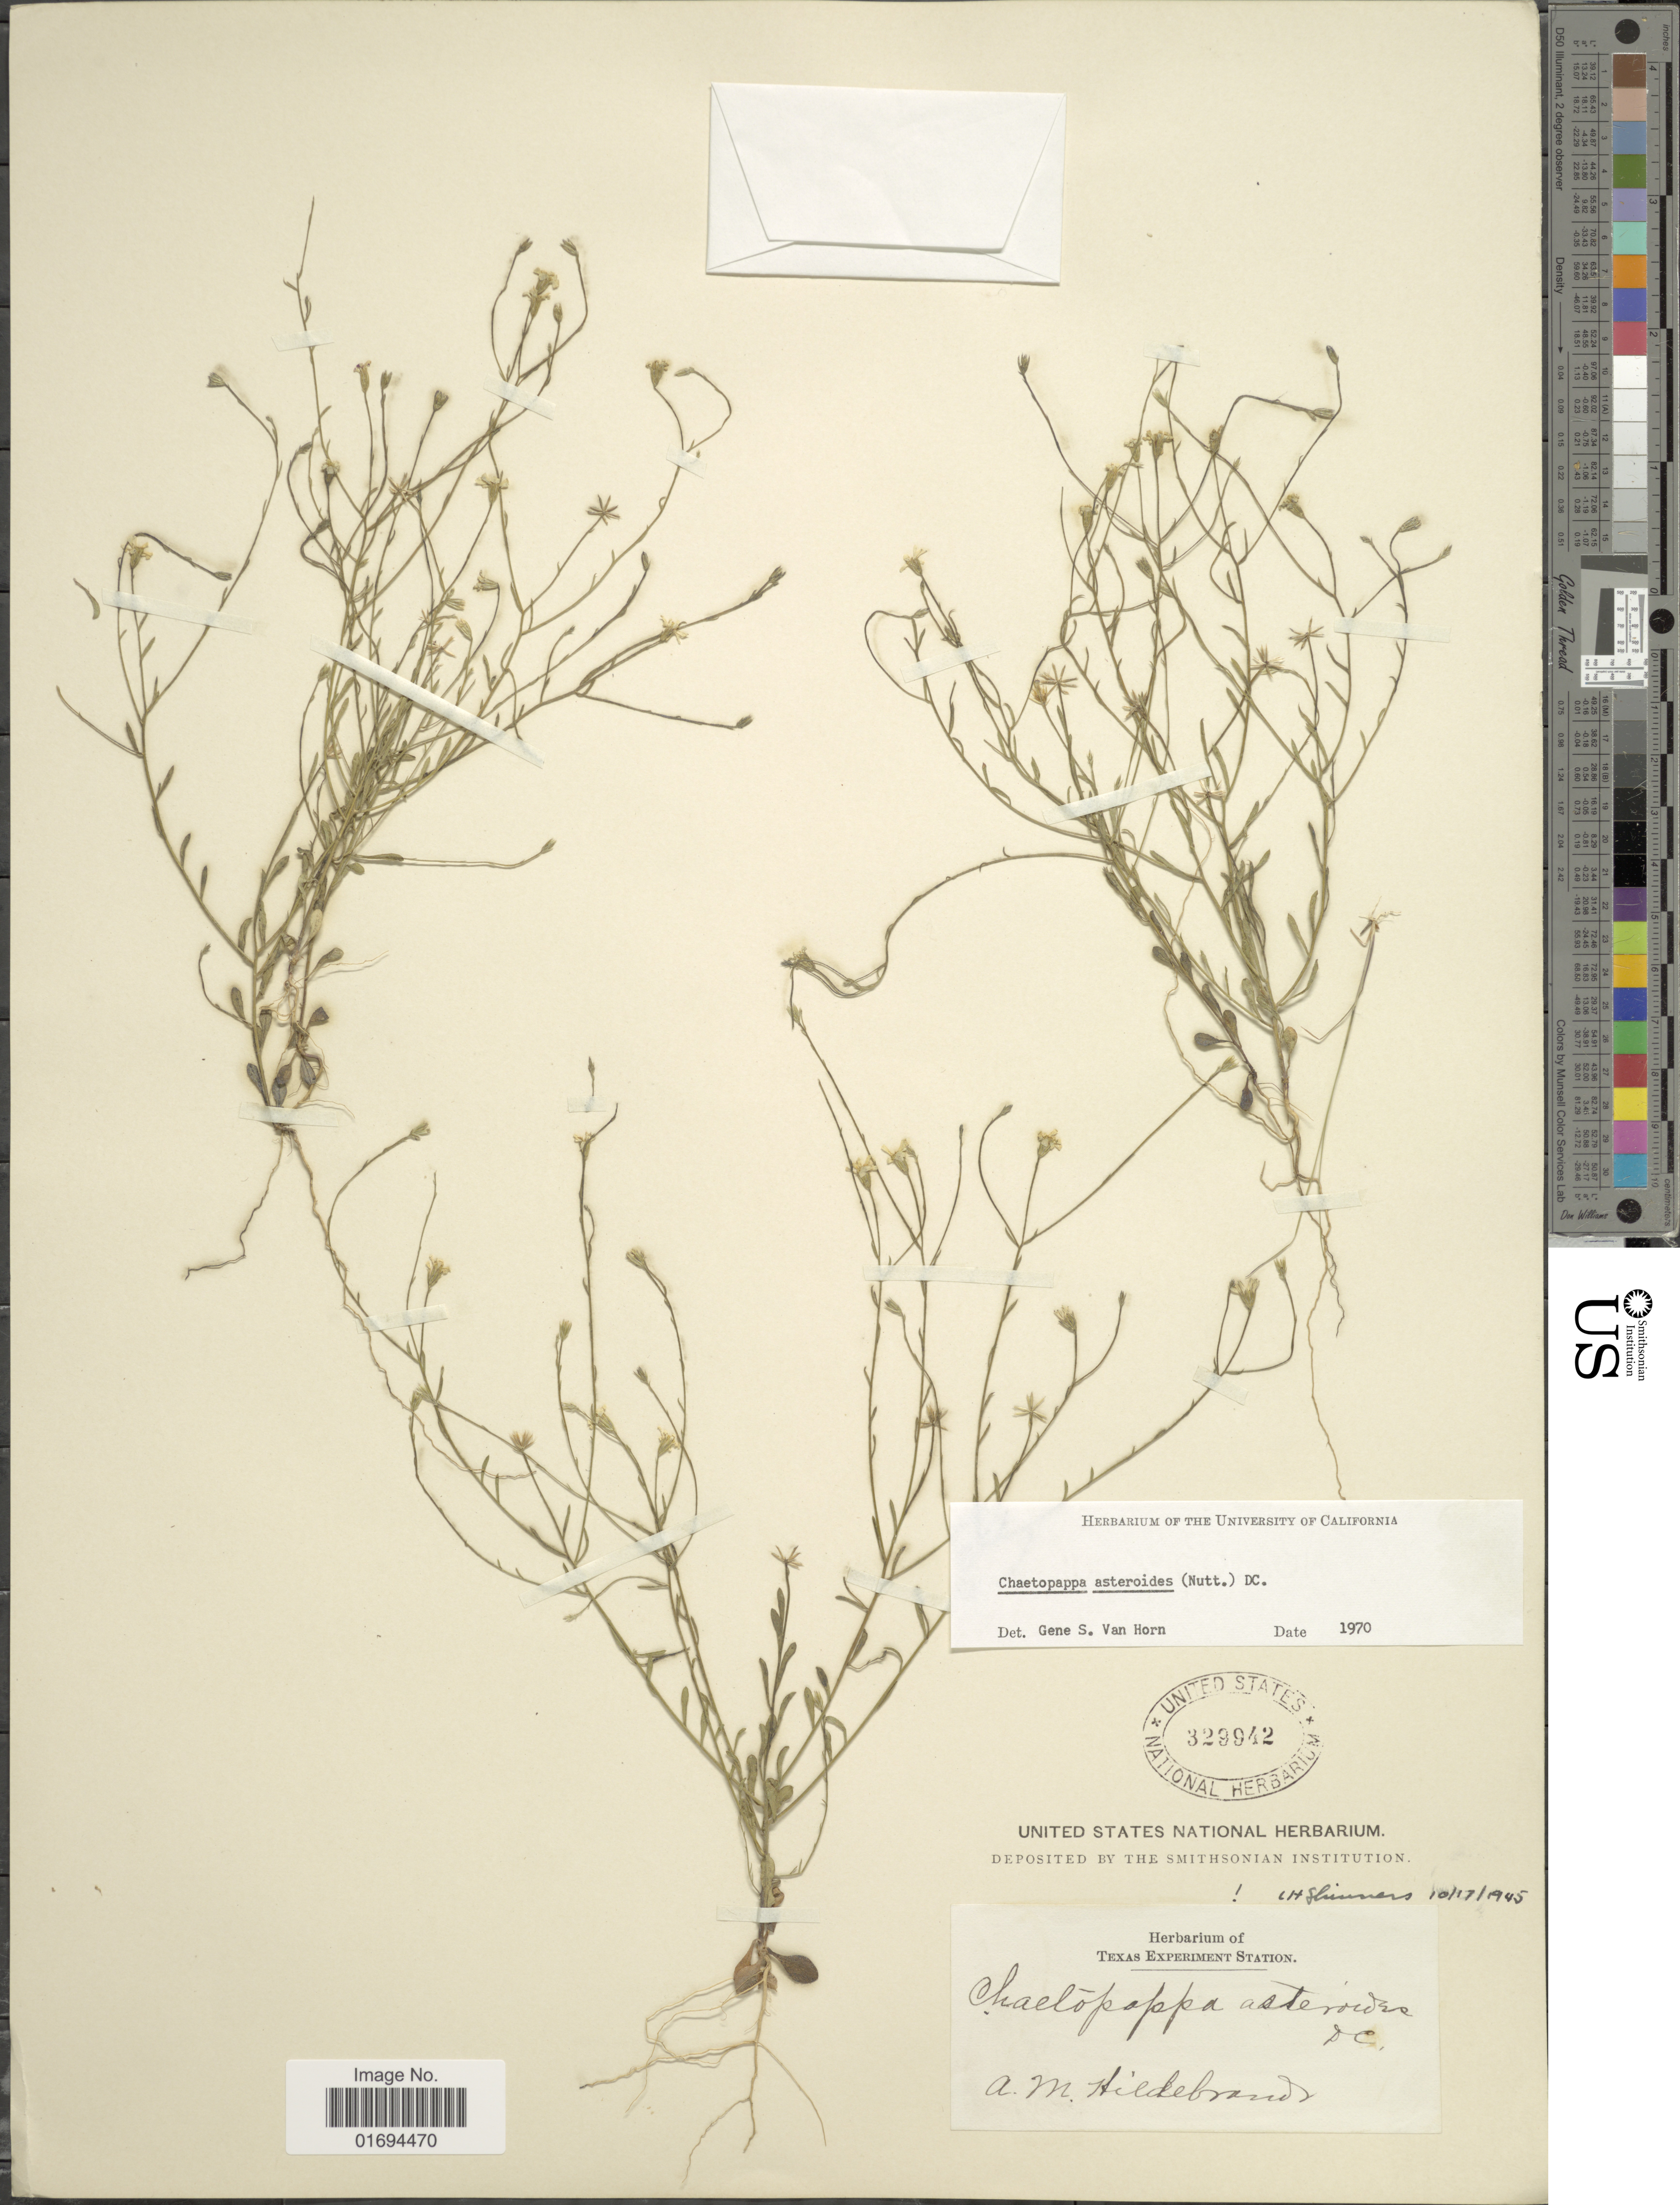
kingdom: Plantae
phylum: Tracheophyta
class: Magnoliopsida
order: Asterales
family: Asteraceae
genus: Chaetopappa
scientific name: Chaetopappa asteroides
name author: (Nutt.) DC.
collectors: A. Hildebrand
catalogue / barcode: US 329942